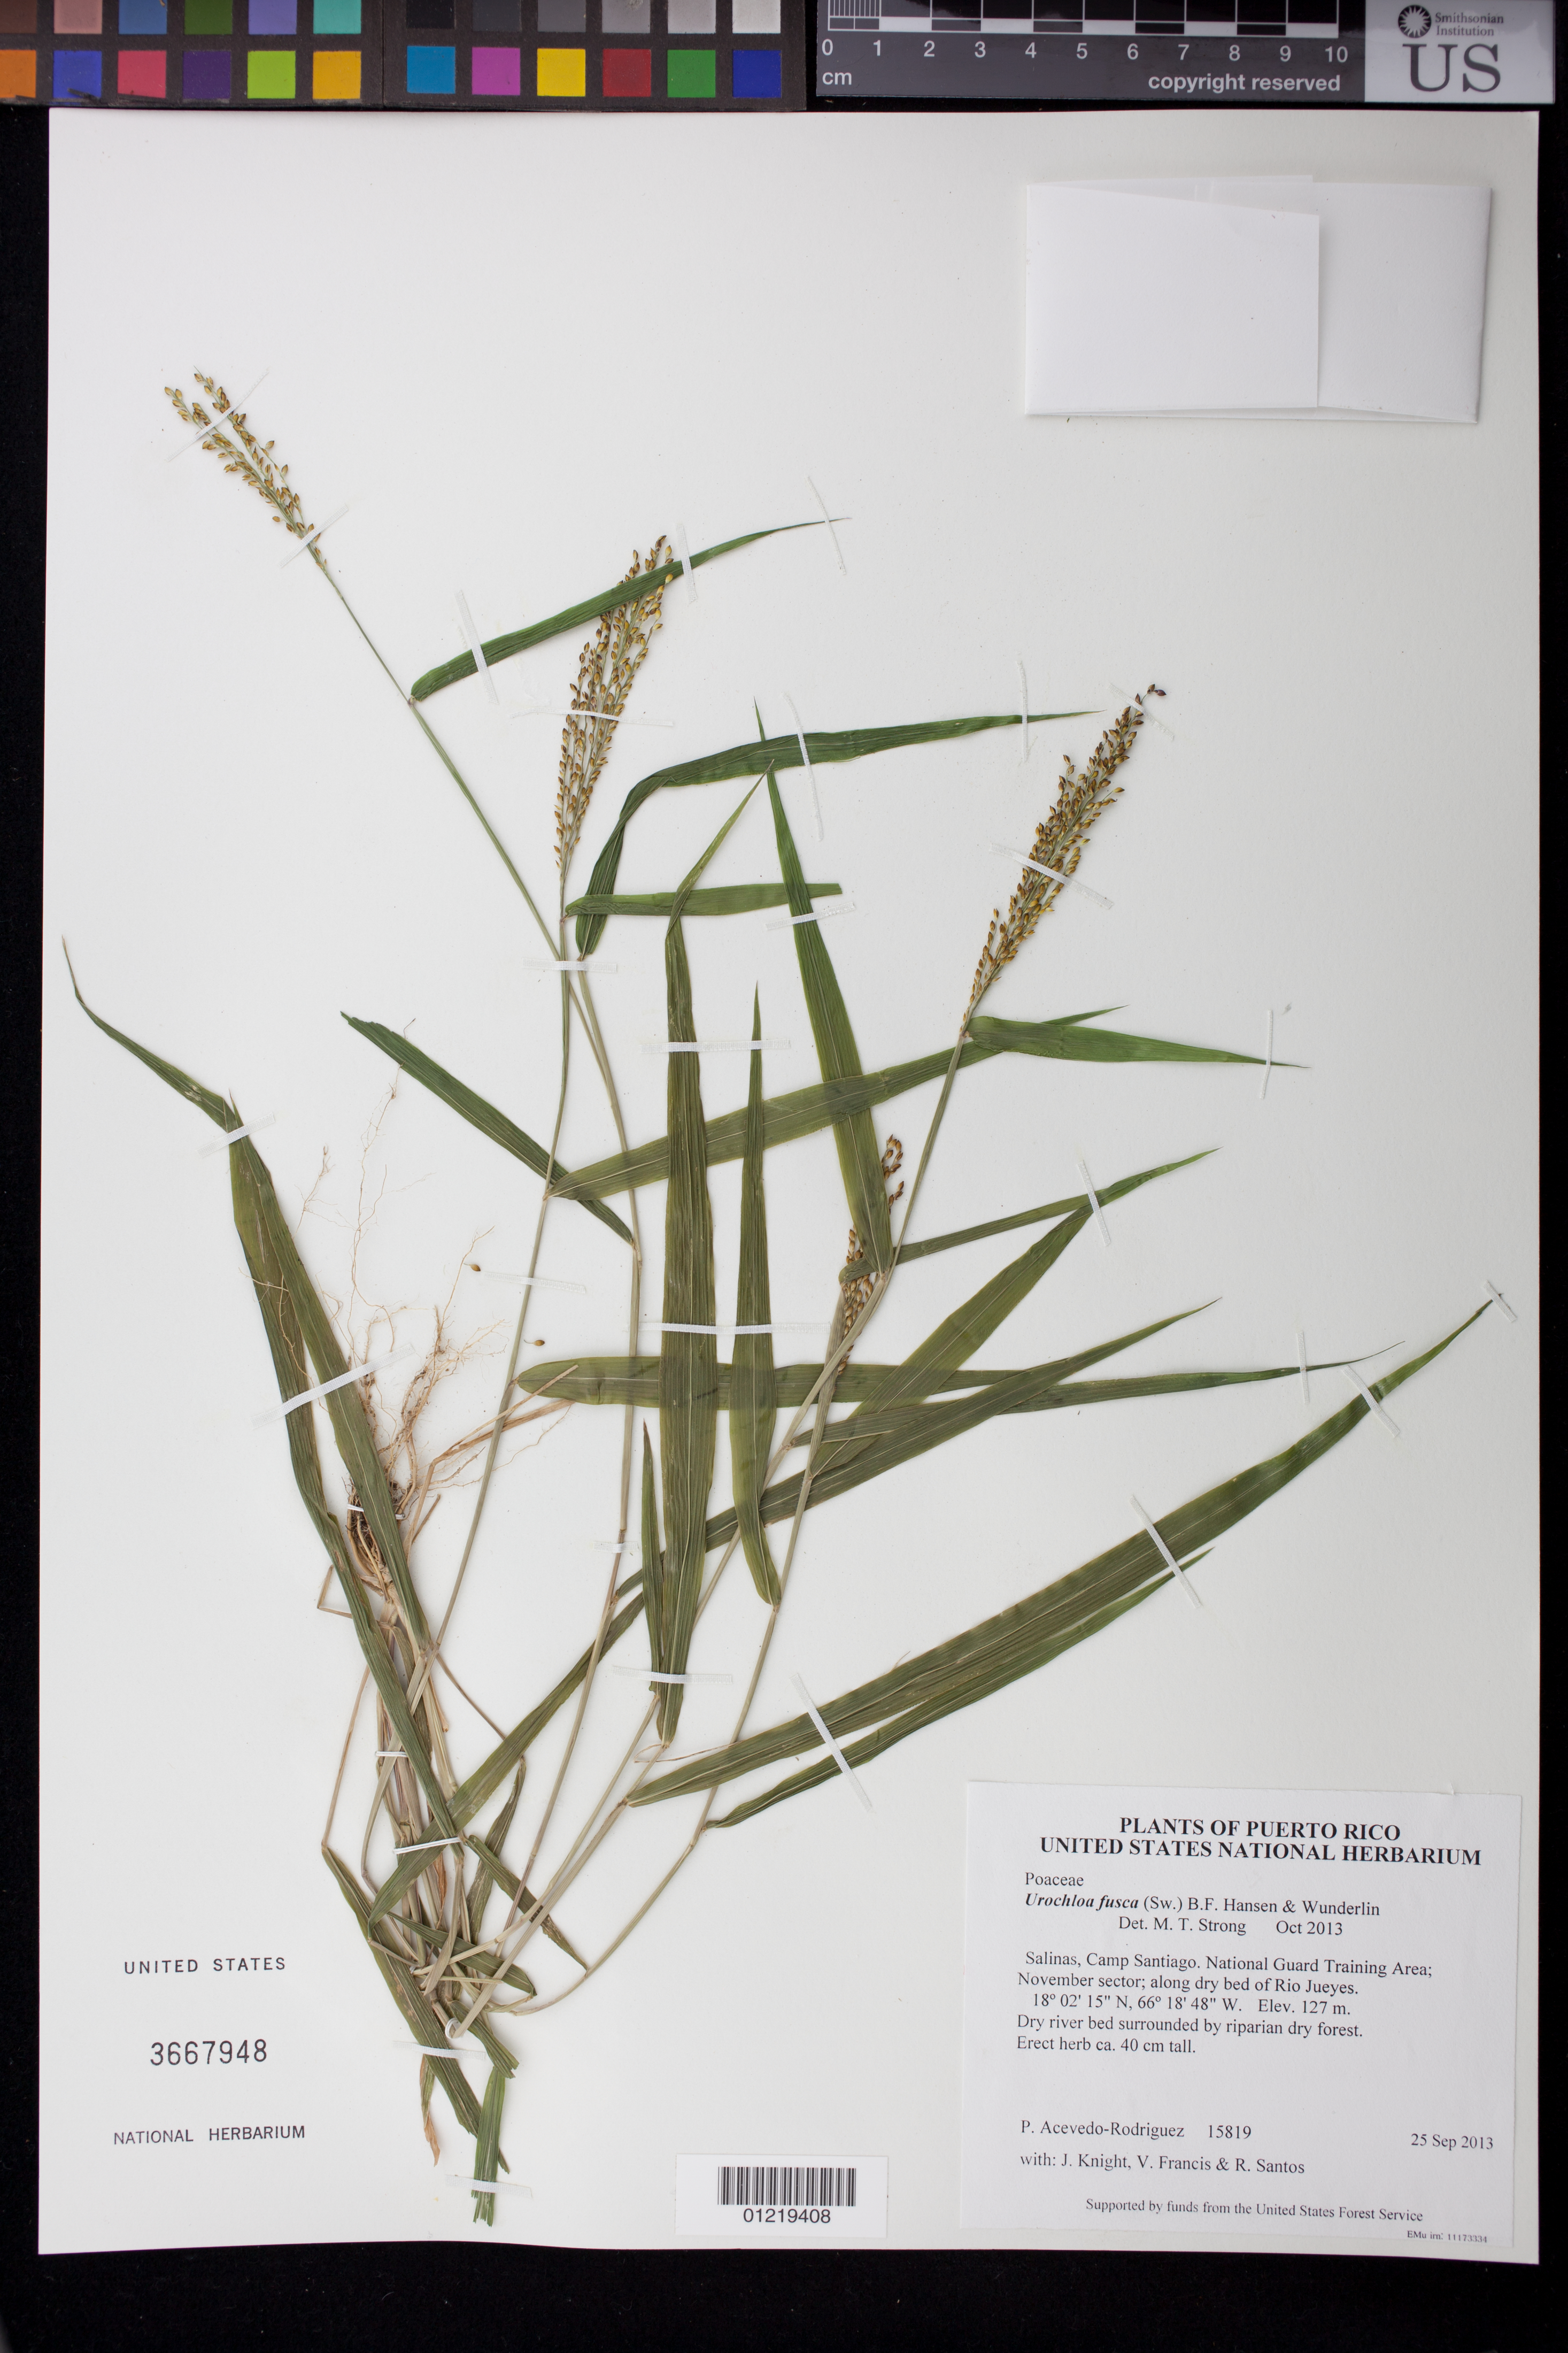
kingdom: Plantae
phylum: Tracheophyta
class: Liliopsida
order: Poales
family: Poaceae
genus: Urochloa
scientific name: Urochloa fusca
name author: (Sw.) B.F. Hansen & Wunderlin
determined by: Strong, M. T., (US), Smithsonian Institution - National Museum of Natural History (UNITED STATES)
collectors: P. Acevedo-Rodr., J. Knight, V. Francis & R. Santos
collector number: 15819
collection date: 2013-09-25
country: Puerto Rico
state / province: Salinas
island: Puerto Rico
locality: Camp Santiago. National Guard Training Area; November sector; along dry bed of Rio Jueyes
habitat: Dry river bed surrounded by riparian dry forest.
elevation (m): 127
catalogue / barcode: US 3667948